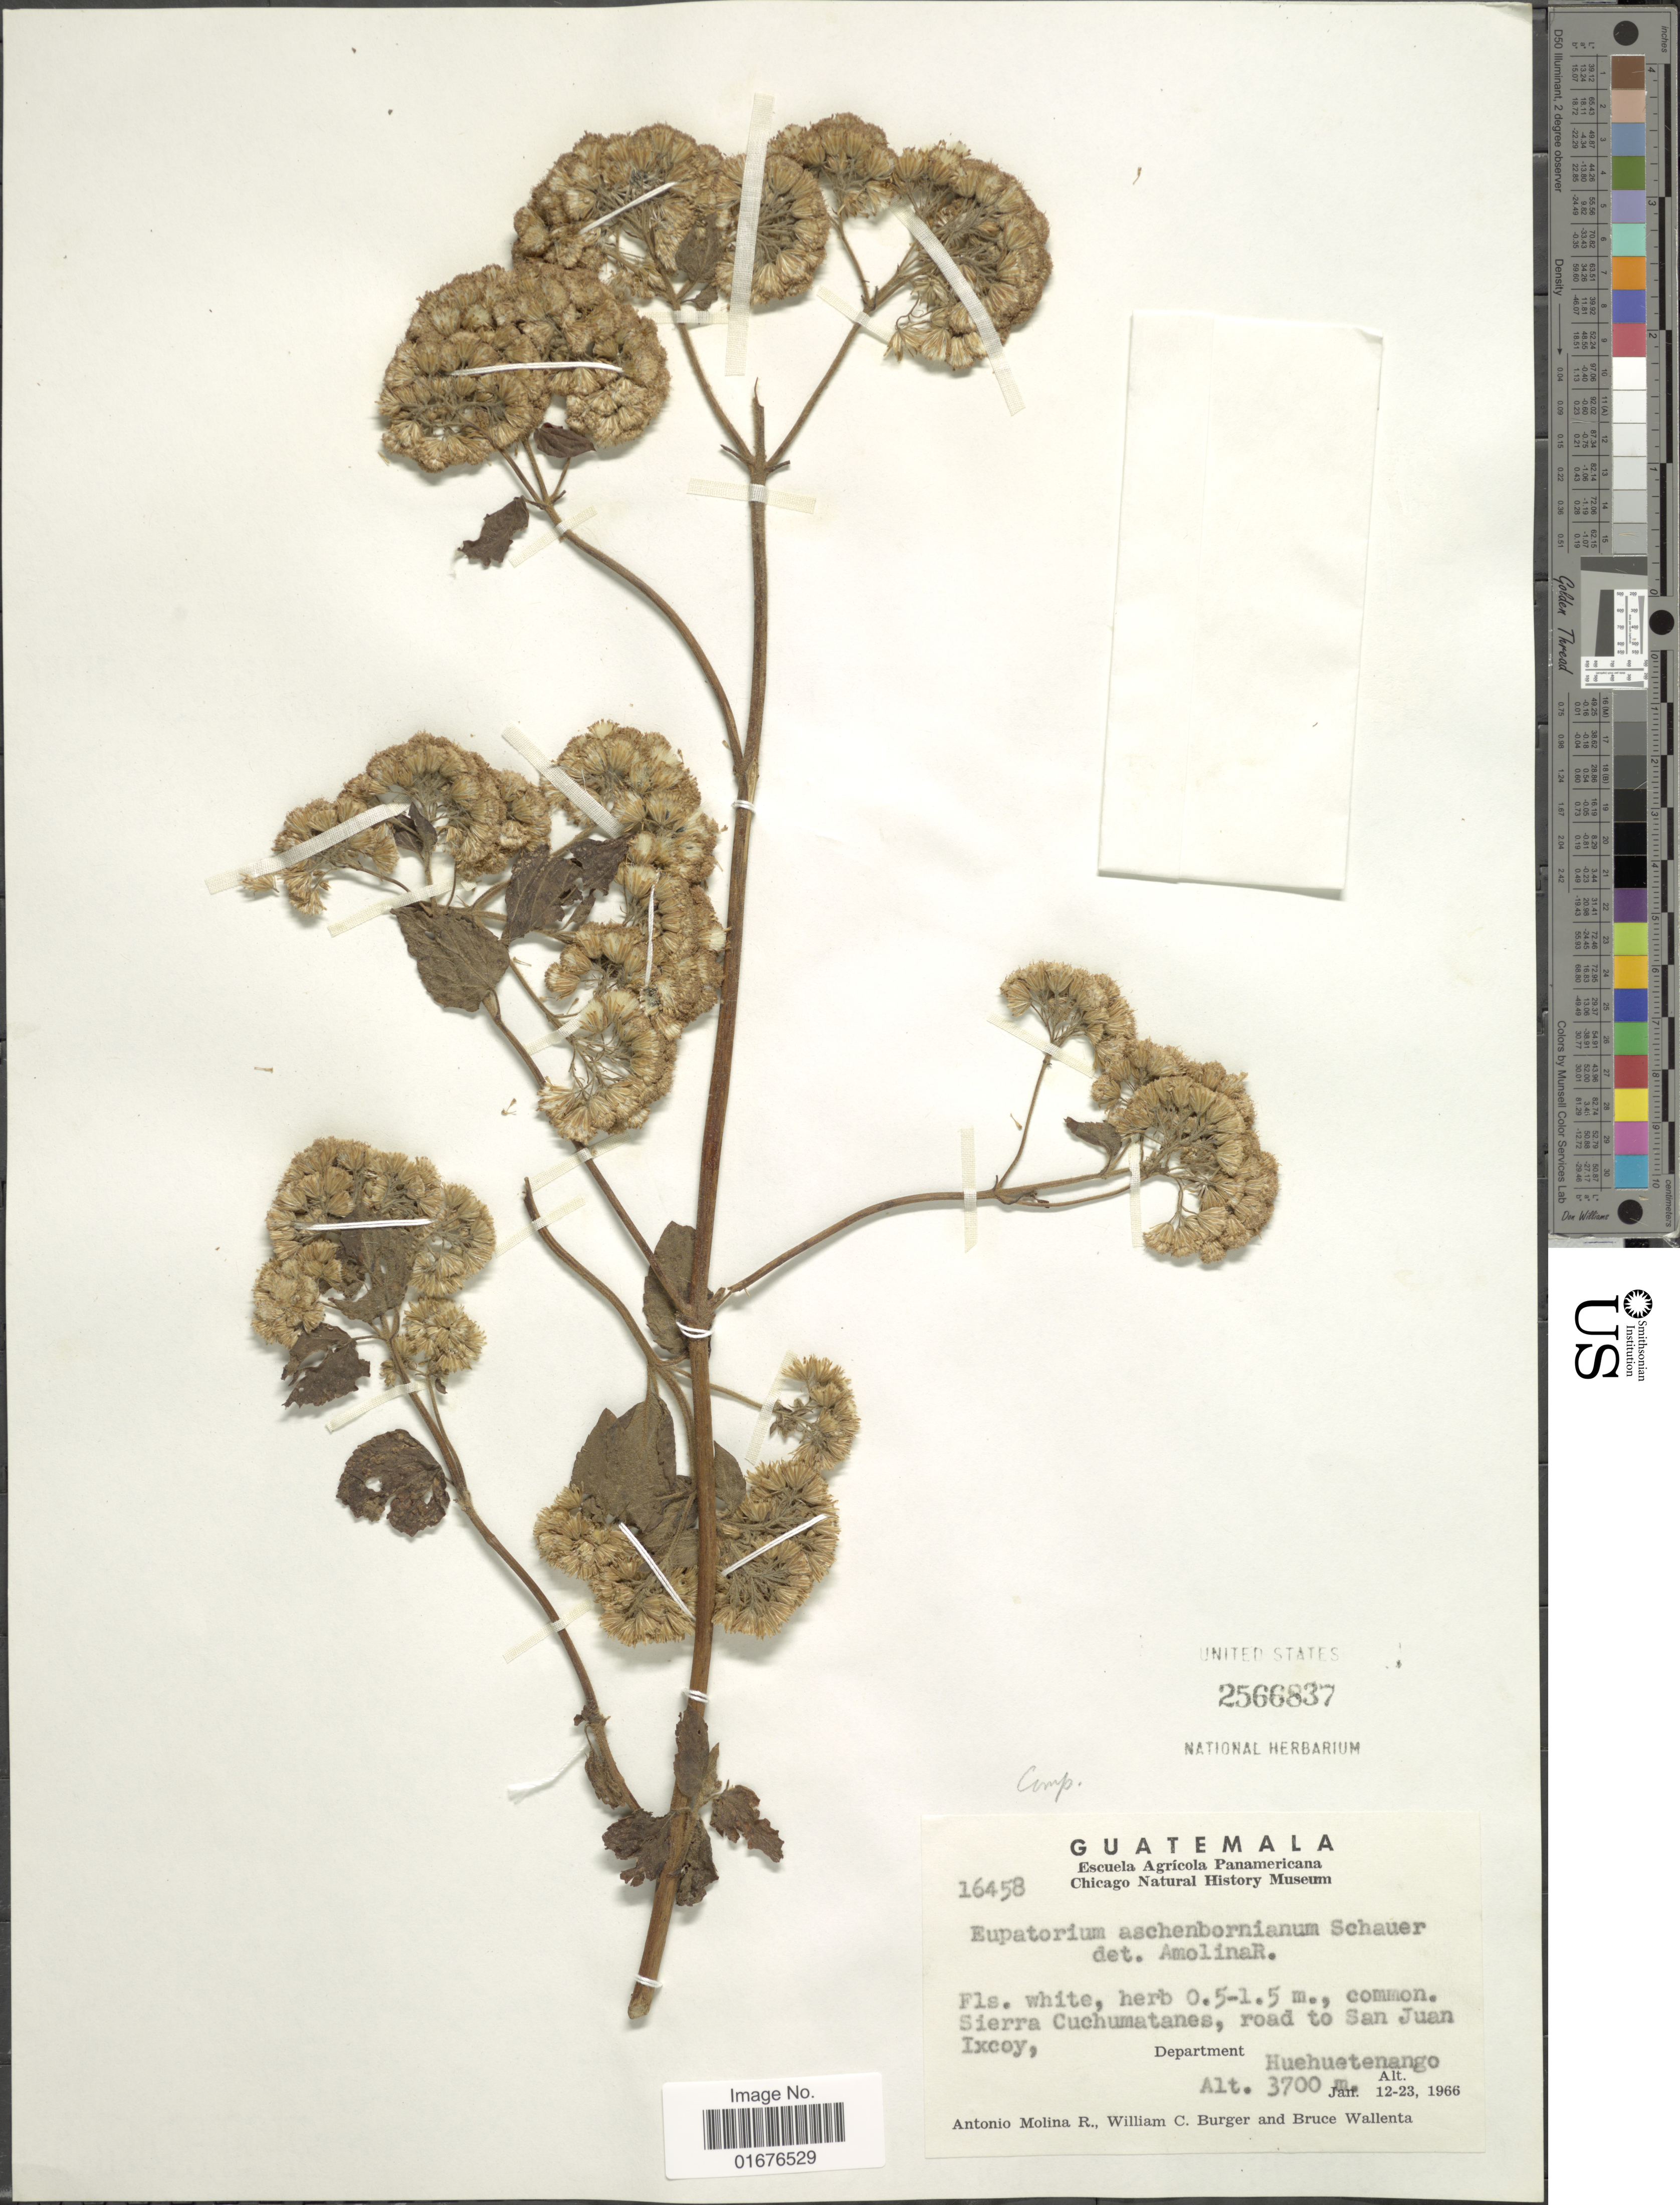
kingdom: Plantae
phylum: Tracheophyta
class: Magnoliopsida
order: Asterales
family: Asteraceae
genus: Ageratina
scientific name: Ageratina pichinchensis var. bustamenta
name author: (DC.) R.M. King & H. Rob.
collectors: A. Molina R., W. Burger & B. Wallenta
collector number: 16458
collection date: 1966-01-12/1966-01-23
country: Guatemala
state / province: Huehuetenango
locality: Sierra Cuchumatanes, road to San Juan Ixcoy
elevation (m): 3700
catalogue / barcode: US 2566837